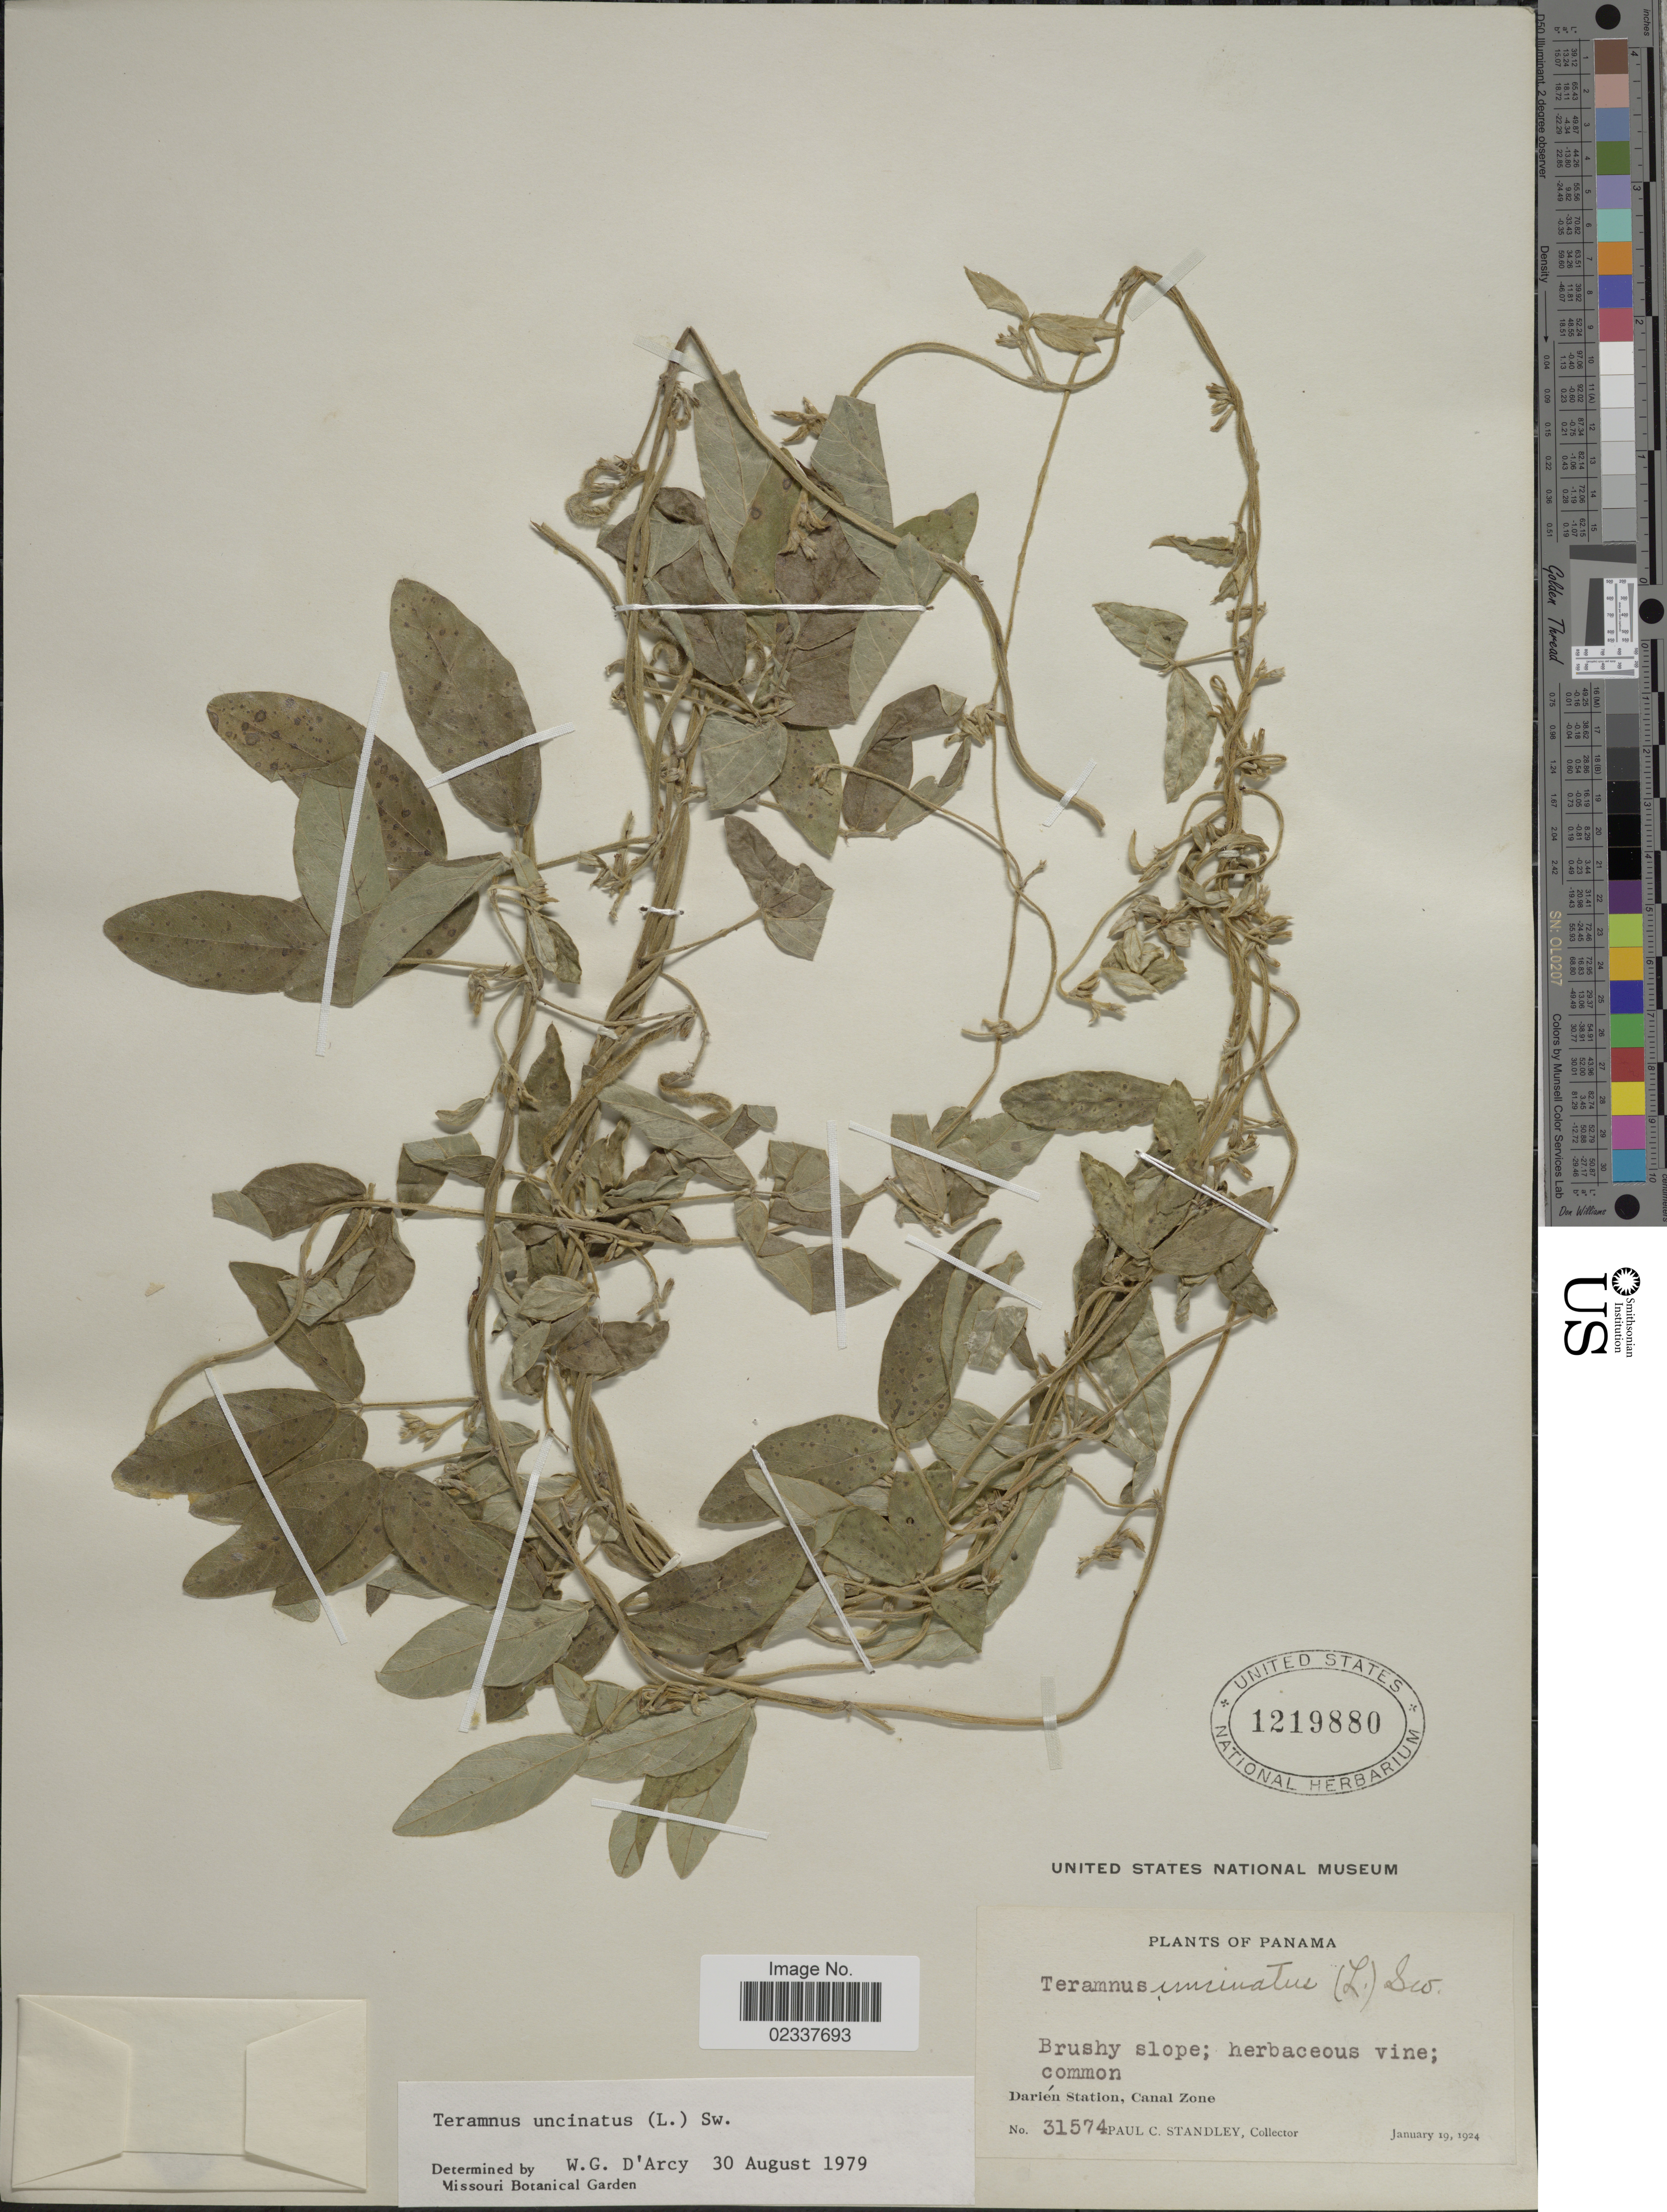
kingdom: Plantae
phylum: Tracheophyta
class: Magnoliopsida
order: Fabales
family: Fabaceae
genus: Teramnus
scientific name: Teramnus uncinatus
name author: (L.) Sw.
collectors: P. C. Standley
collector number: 31574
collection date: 1924-01-19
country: Panama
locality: Darien Station, Canal Zone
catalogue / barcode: US 1219880